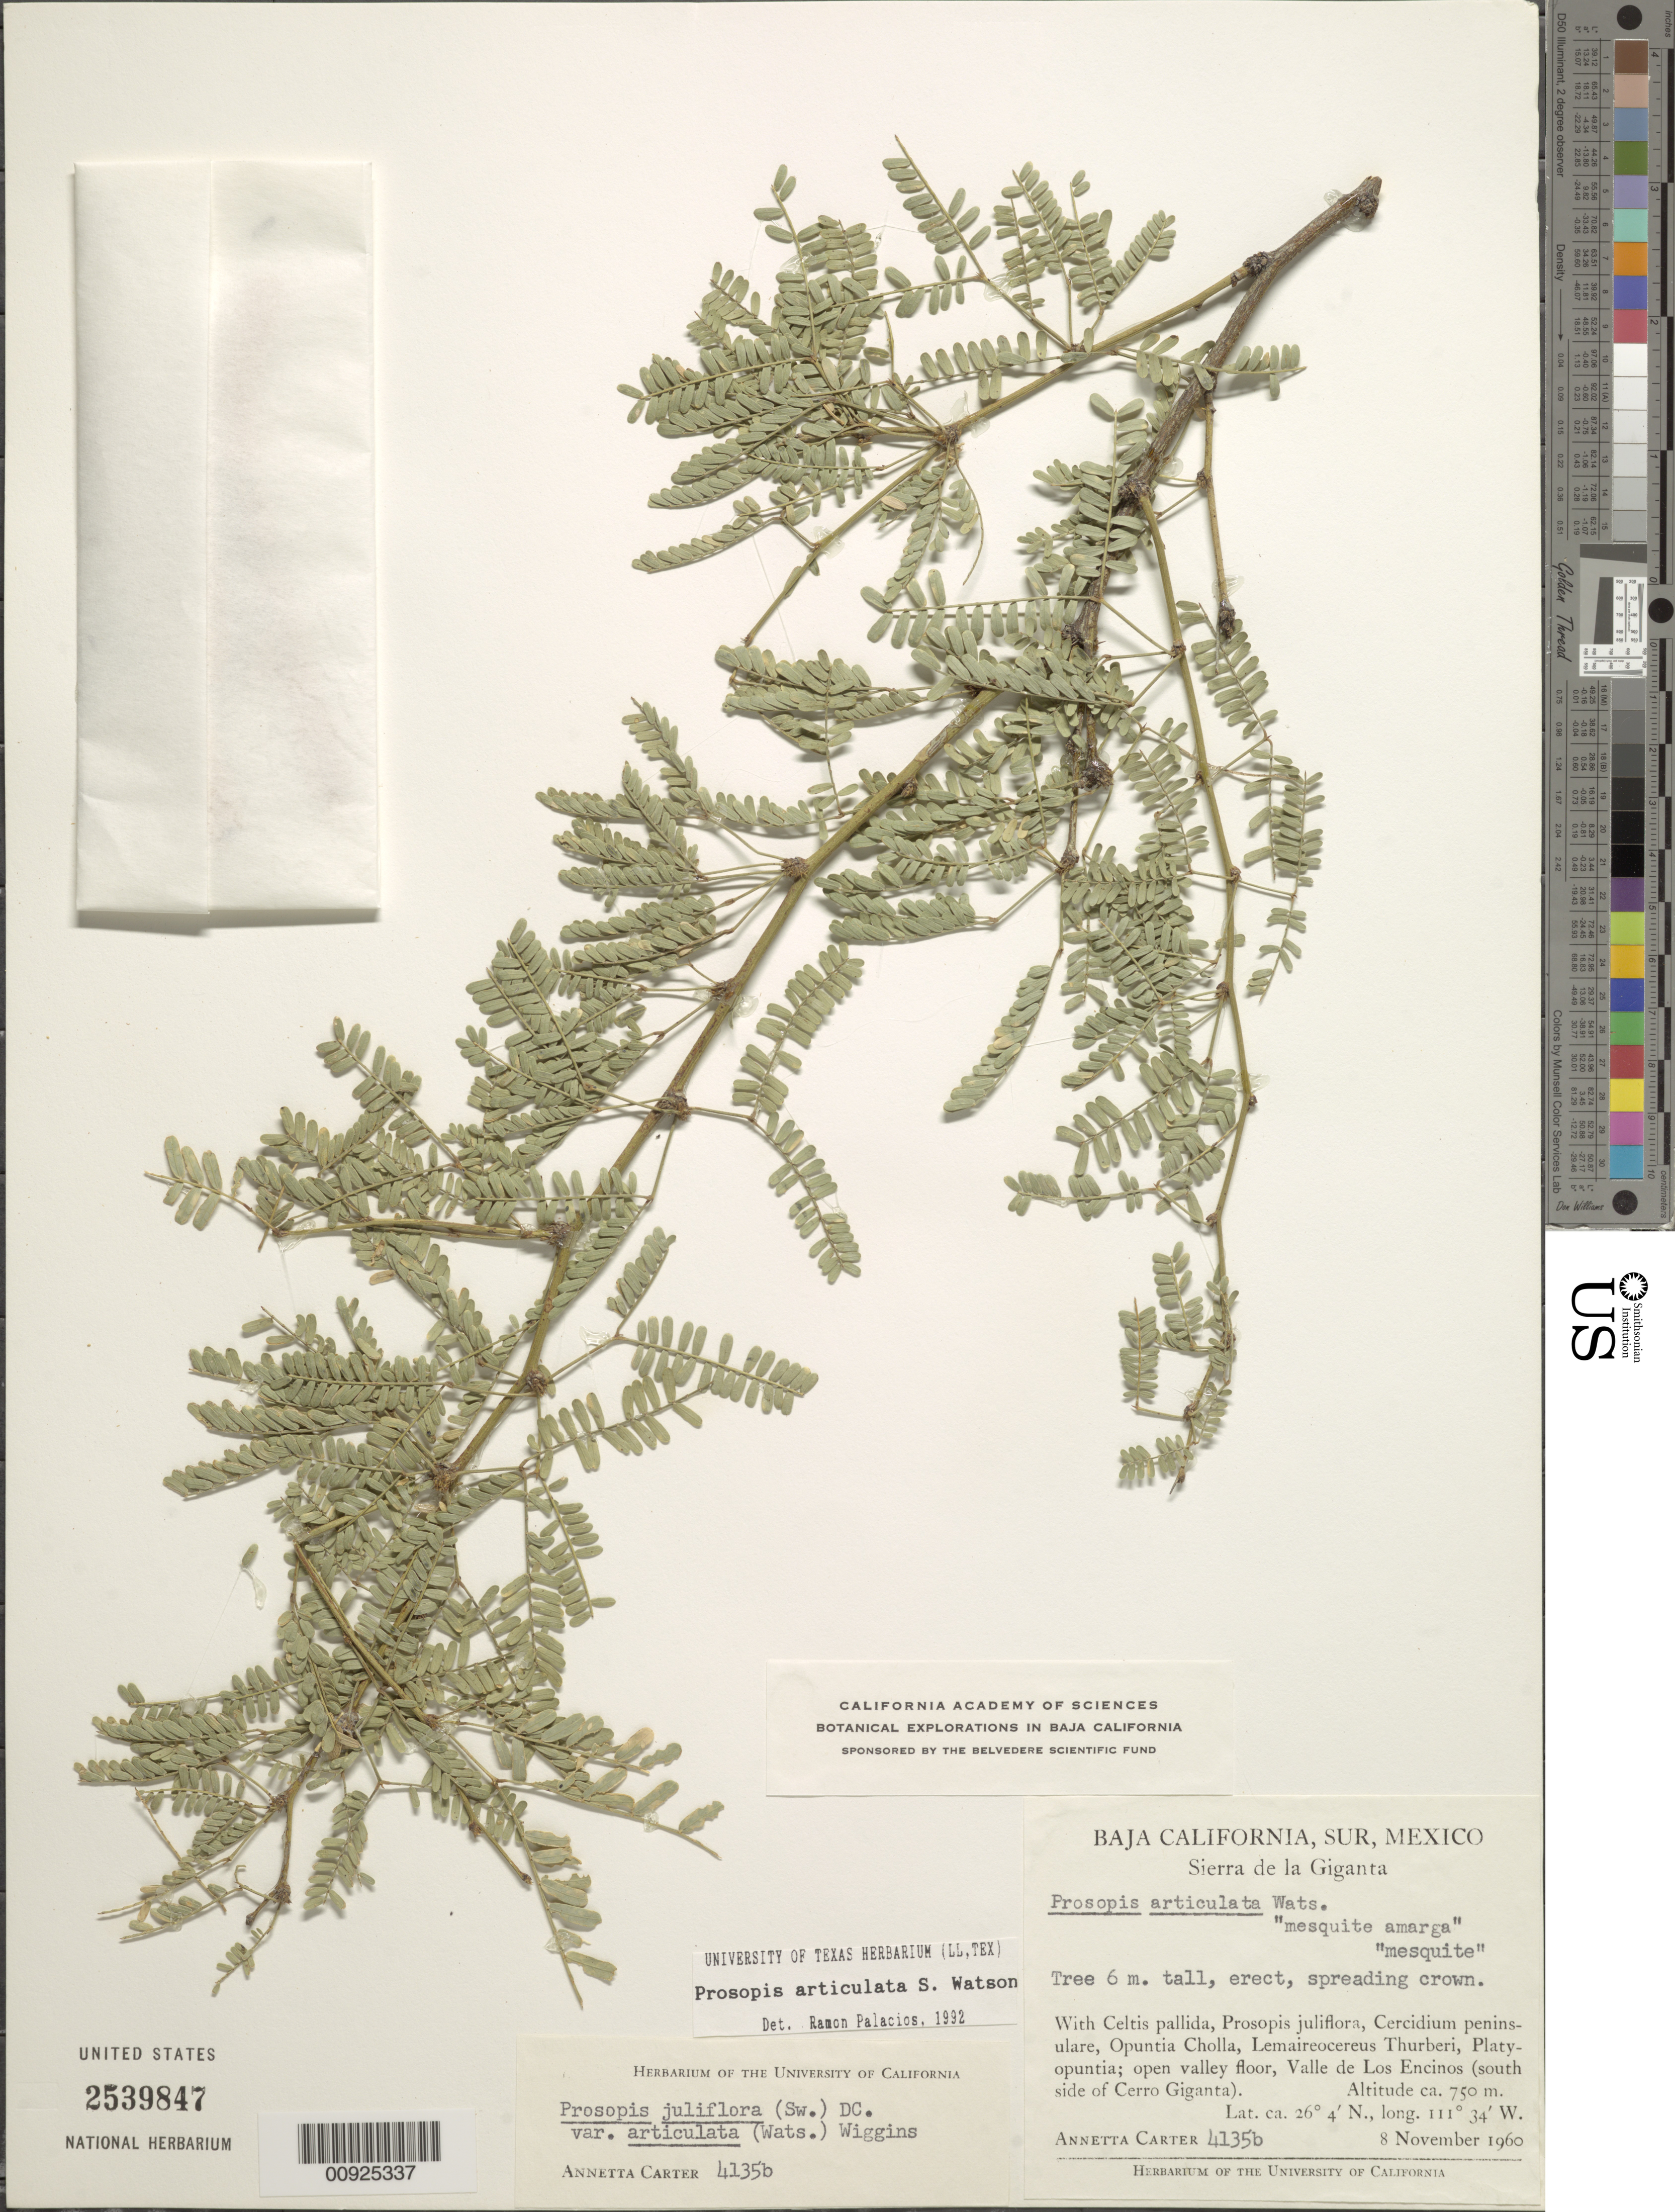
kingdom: Plantae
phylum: Tracheophyta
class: Magnoliopsida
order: Fabales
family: Fabaceae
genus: Neltuma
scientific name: Neltuma articulata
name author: (S. Watson) Britton & Rose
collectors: A. Carter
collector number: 4135 b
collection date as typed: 08 Nov 1960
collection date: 1960-11-08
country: Mexico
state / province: Baja California Sur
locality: Valle de Los Encinos (south side of Cerro Giganta). Baja California Sur. Sierra de la Giganta.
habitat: With Celtis pallida, Prosopis juliflora, Cercidium peninsulare, Opuntia Cholla, Lemaireocereus thurberi, Platyopuntia; open valley floor.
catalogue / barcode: US 2539847